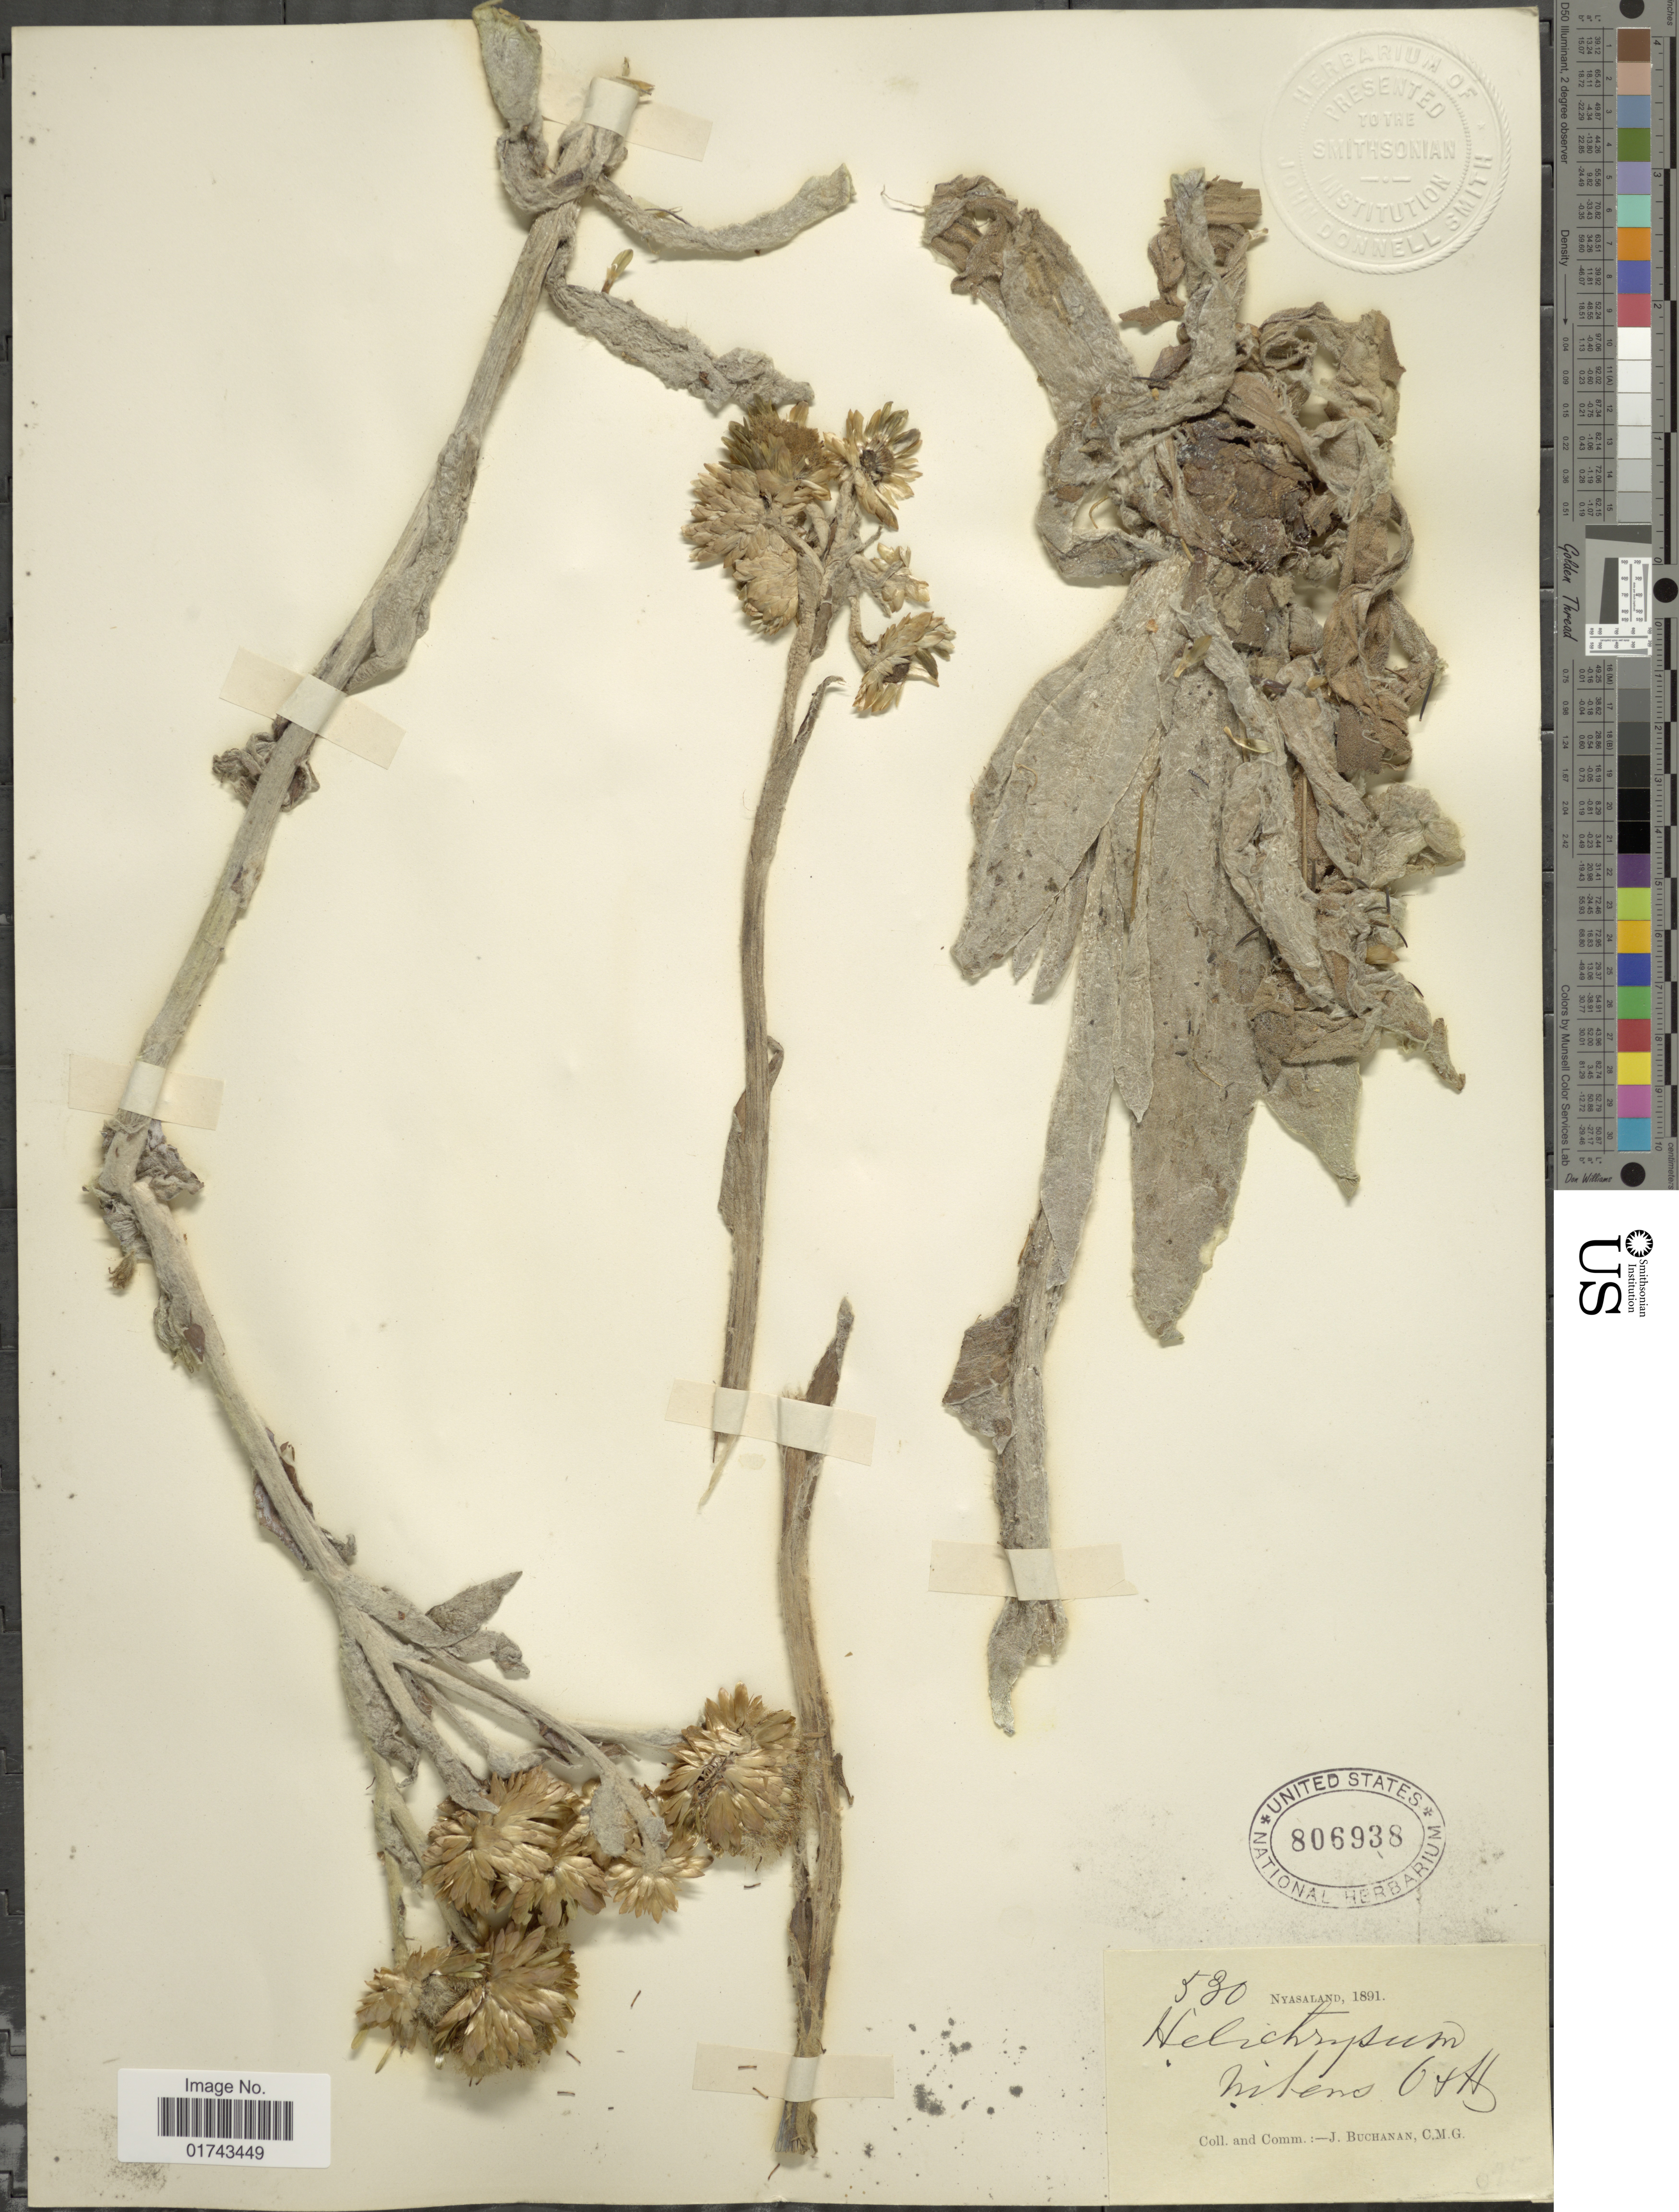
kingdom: Plantae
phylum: Tracheophyta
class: Magnoliopsida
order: Asterales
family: Asteraceae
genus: Helichrysum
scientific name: Helichrysum nitens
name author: Oliv. & Hiern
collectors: J. Buchanan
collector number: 530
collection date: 1891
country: Malawi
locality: Nyasaland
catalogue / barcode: US 806938